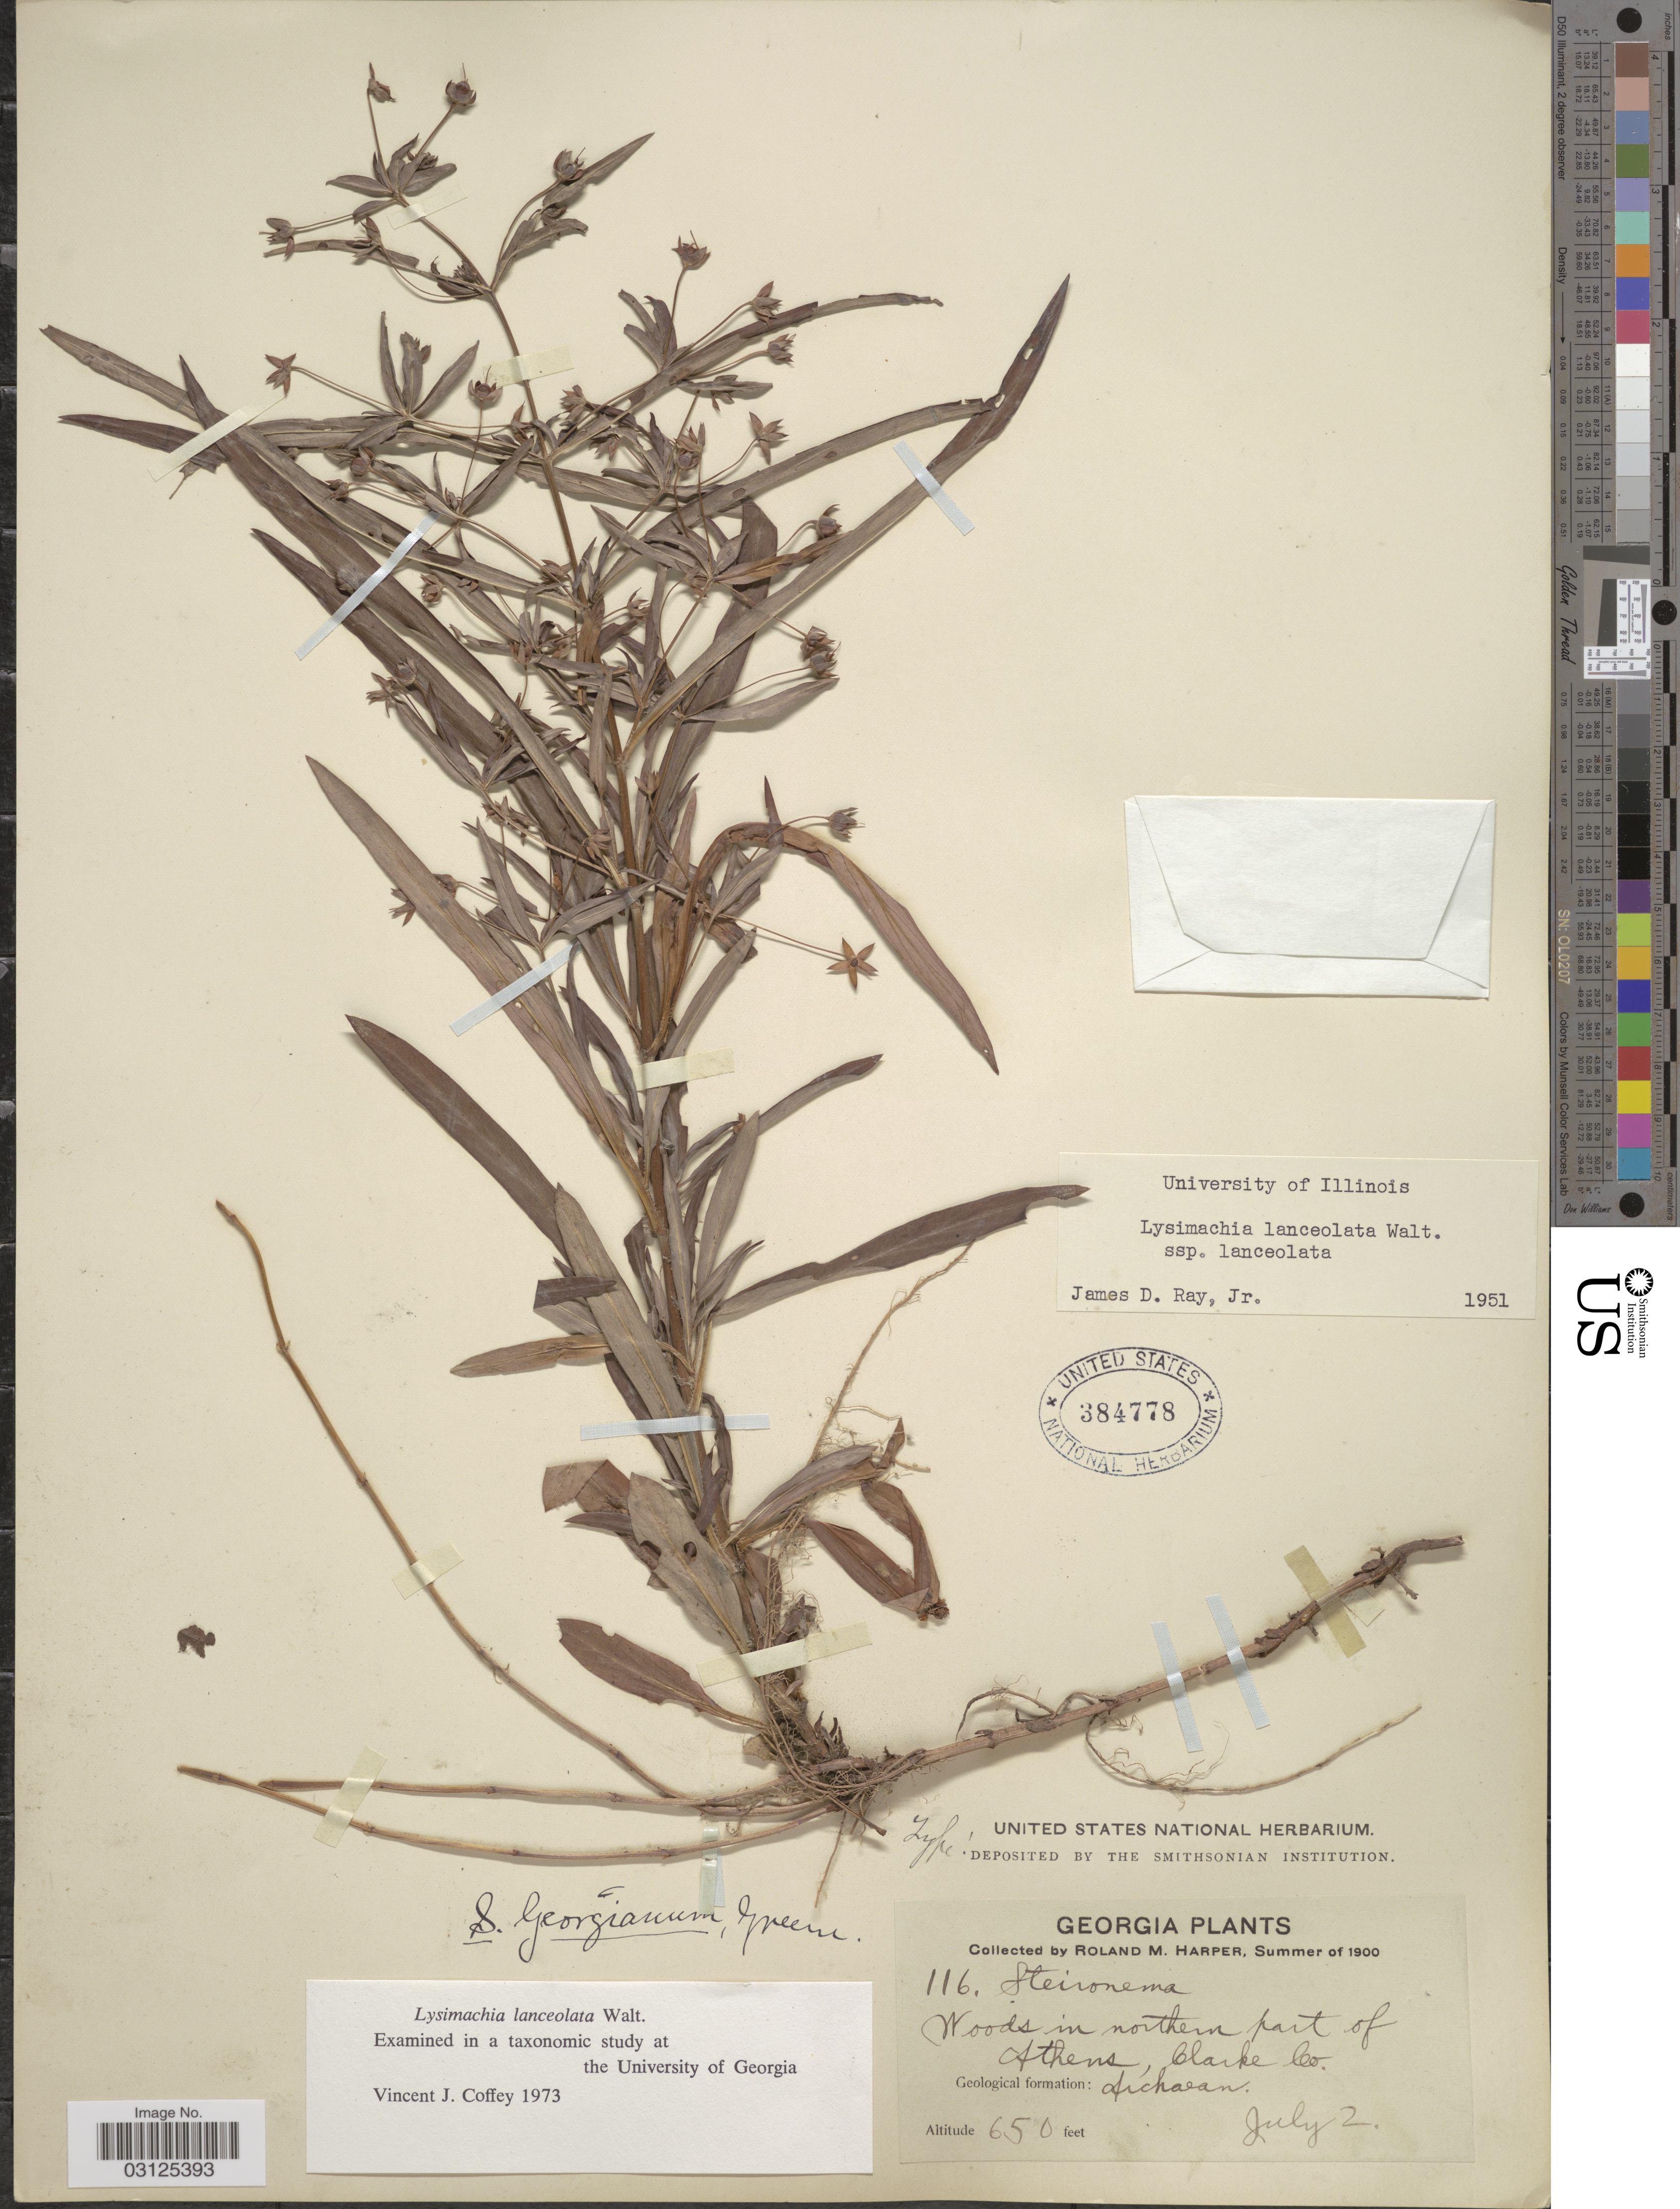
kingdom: Plantae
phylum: Tracheophyta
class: Magnoliopsida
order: Ericales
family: Primulaceae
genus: Lysimachia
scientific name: Lysimachia lanceolata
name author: Walter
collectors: R. M. Harper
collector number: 116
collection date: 1900-07-02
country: United States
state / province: Georgia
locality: Woods in northern part of Athens, Clarke Co. Geological formation: Archean.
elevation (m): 198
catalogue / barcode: US 384778